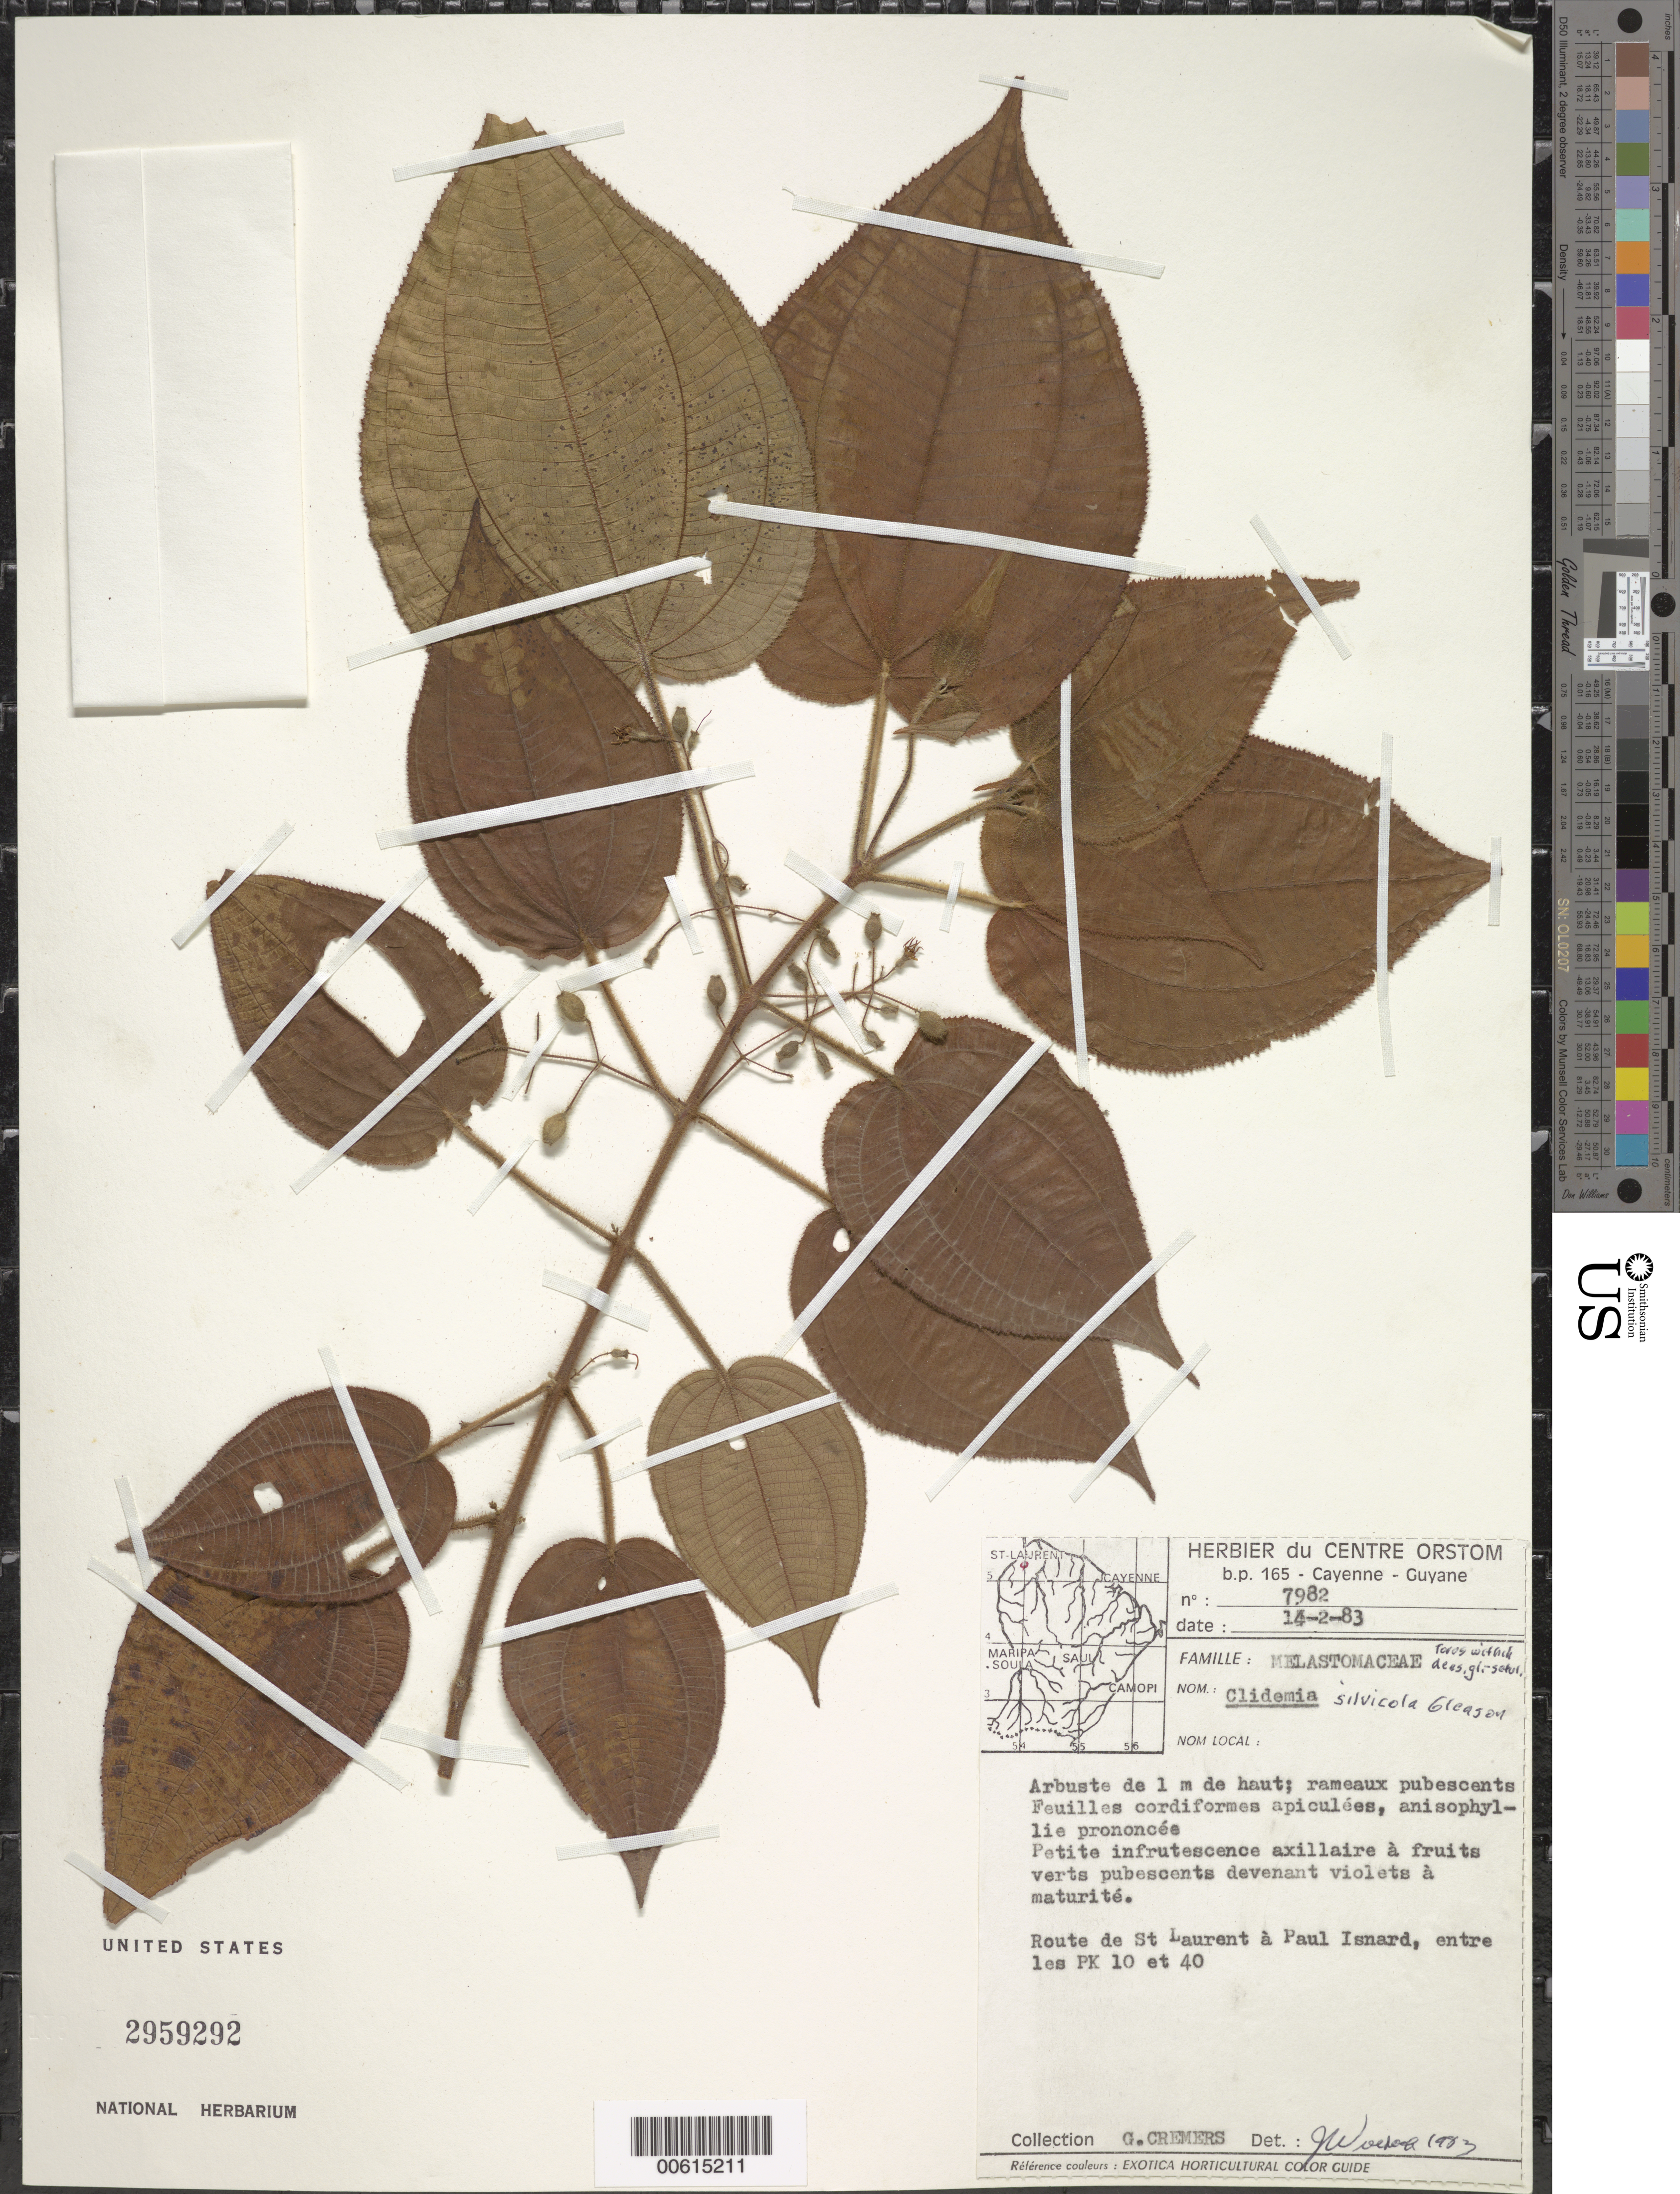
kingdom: Plantae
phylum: Tracheophyta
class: Magnoliopsida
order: Myrtales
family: Melastomataceae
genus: Clidemia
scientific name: Clidemia silvicola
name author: Gleason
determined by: Wurdack, John J., (US), US (UNITED STATES)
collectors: G. Cremers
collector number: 7982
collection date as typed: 14-Feb-83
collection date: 1983-02-14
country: French Guiana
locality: Route de St Laurent a Paul Isnard, entre les PK 10 & 40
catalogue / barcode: US 2959292